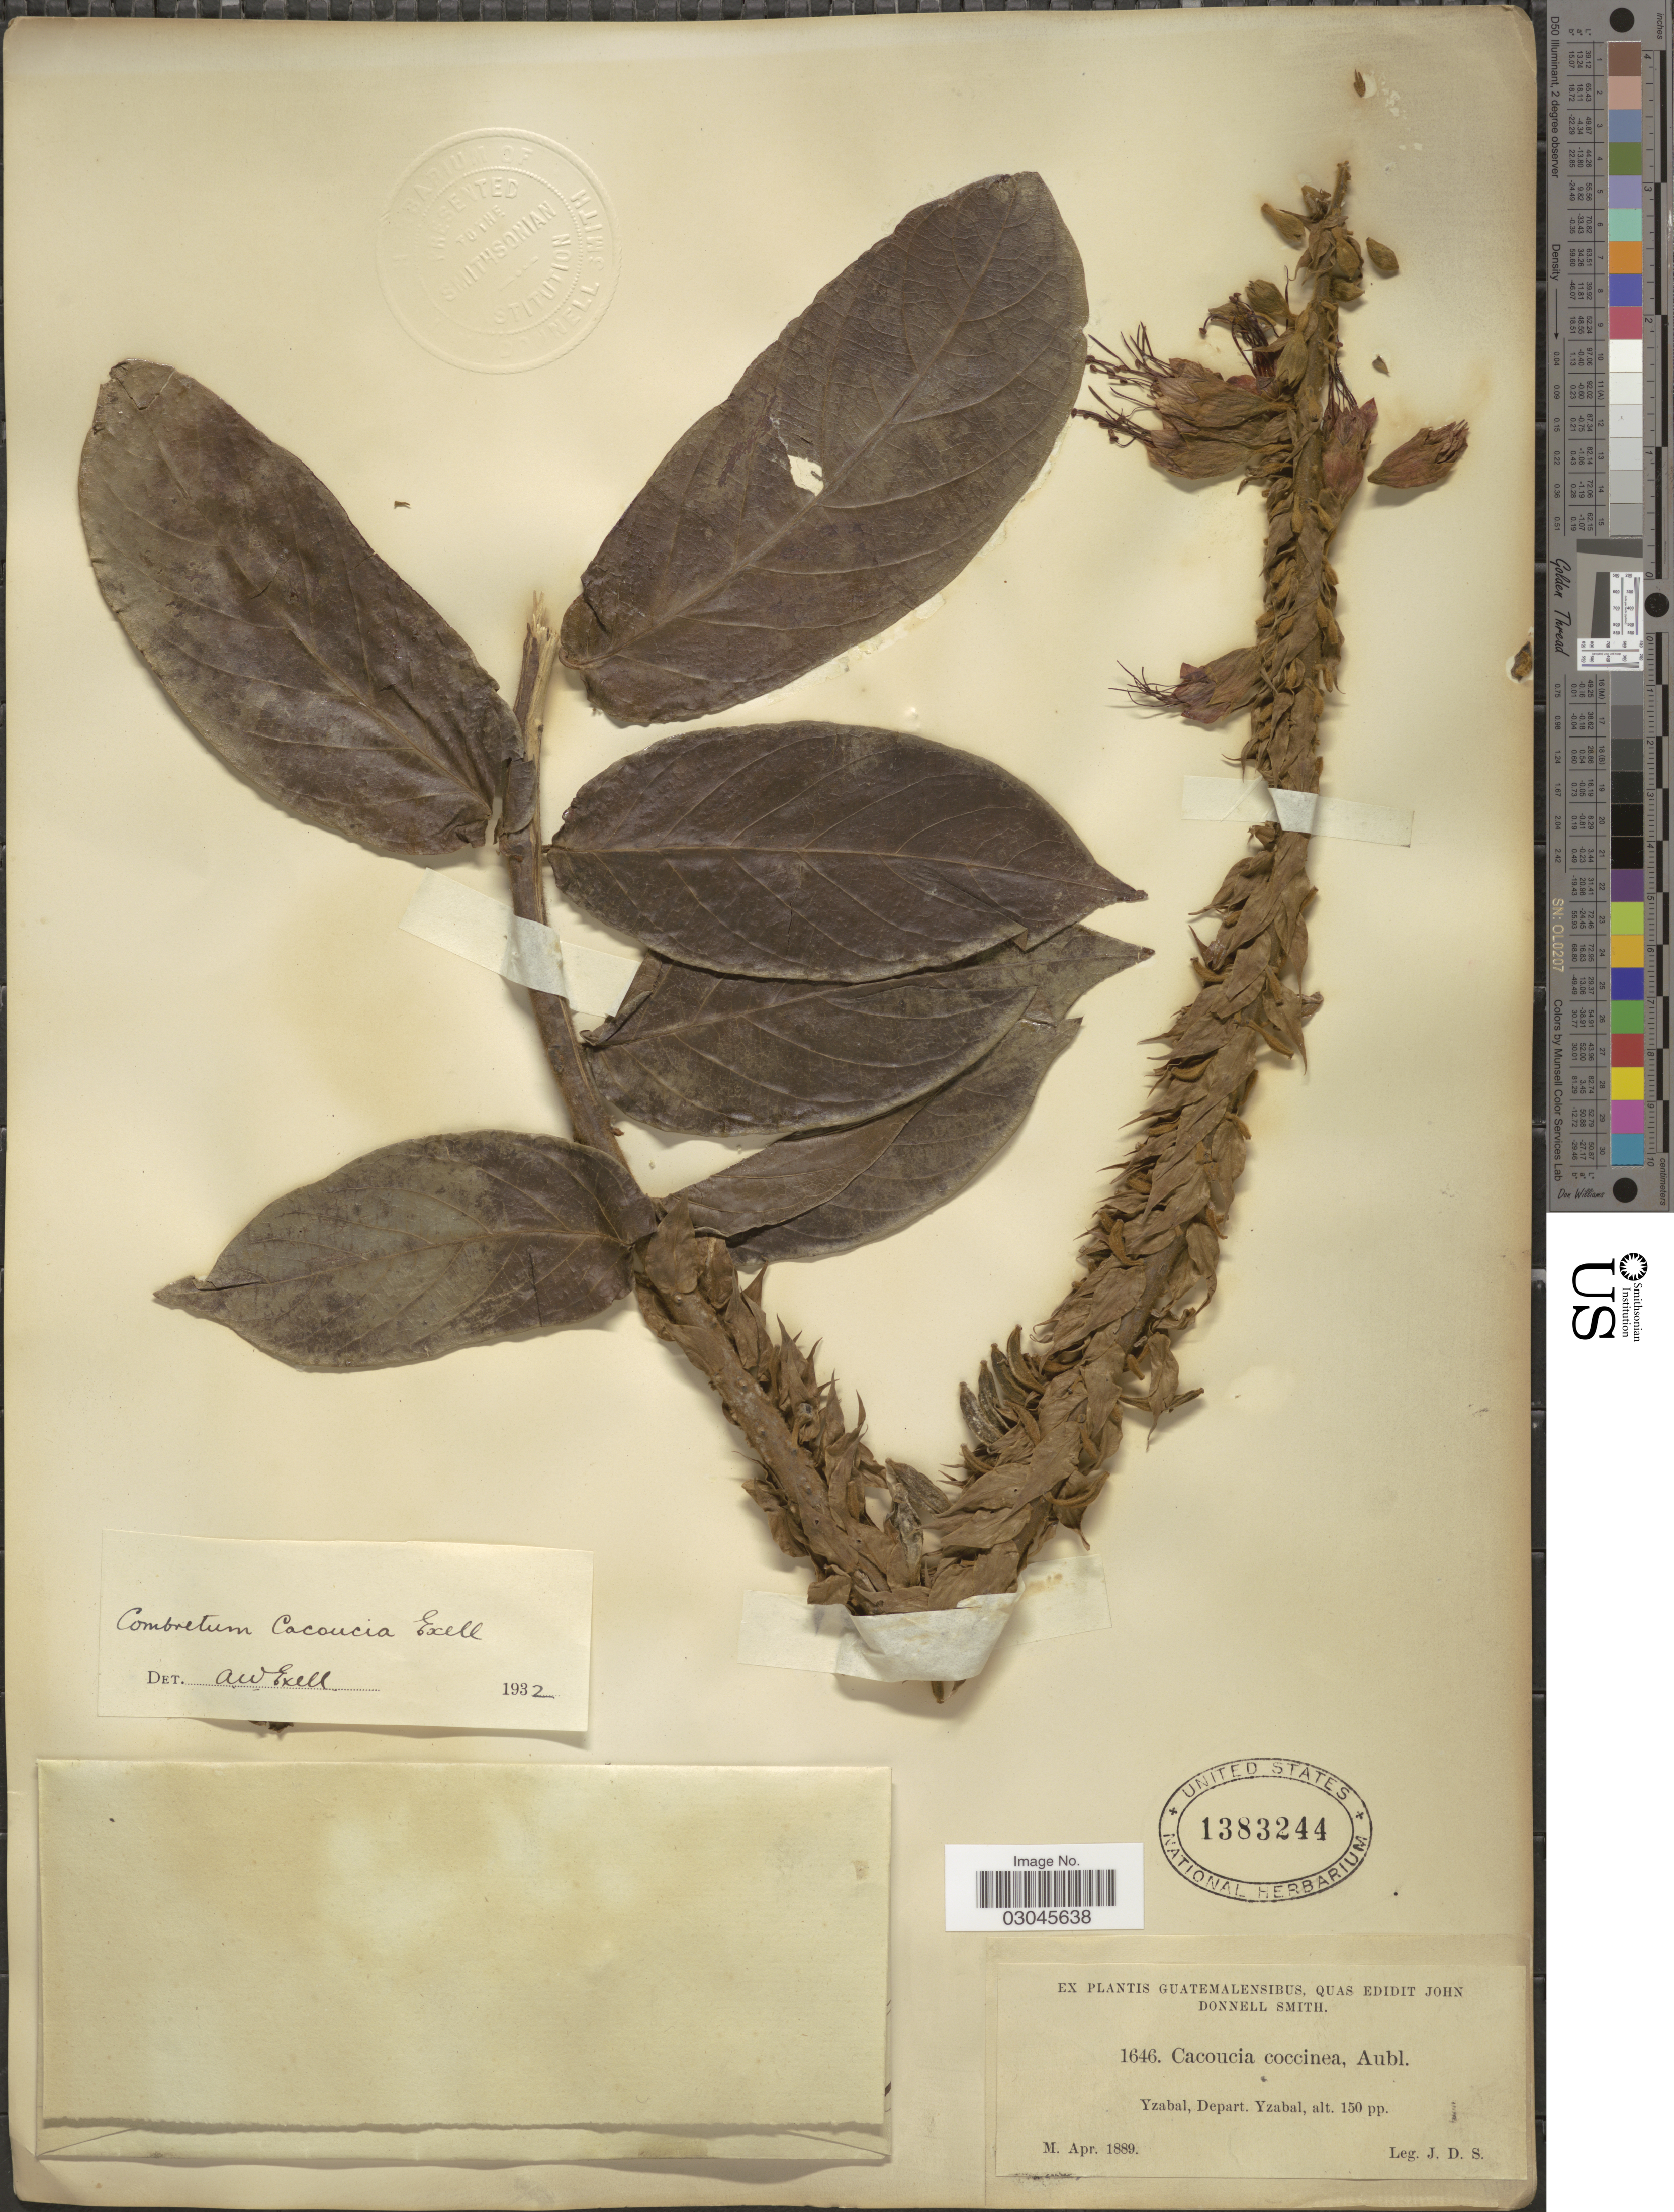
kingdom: Plantae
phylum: Tracheophyta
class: Magnoliopsida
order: Myrtales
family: Combretaceae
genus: Combretum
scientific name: Combretum cacoucia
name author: Exell ex Sandwith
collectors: J. Donnell Smith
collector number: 1646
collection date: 1889-04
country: Guatemala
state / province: Izabal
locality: Yzabal, Depart. Yzabal.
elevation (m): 46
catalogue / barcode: US 1383244